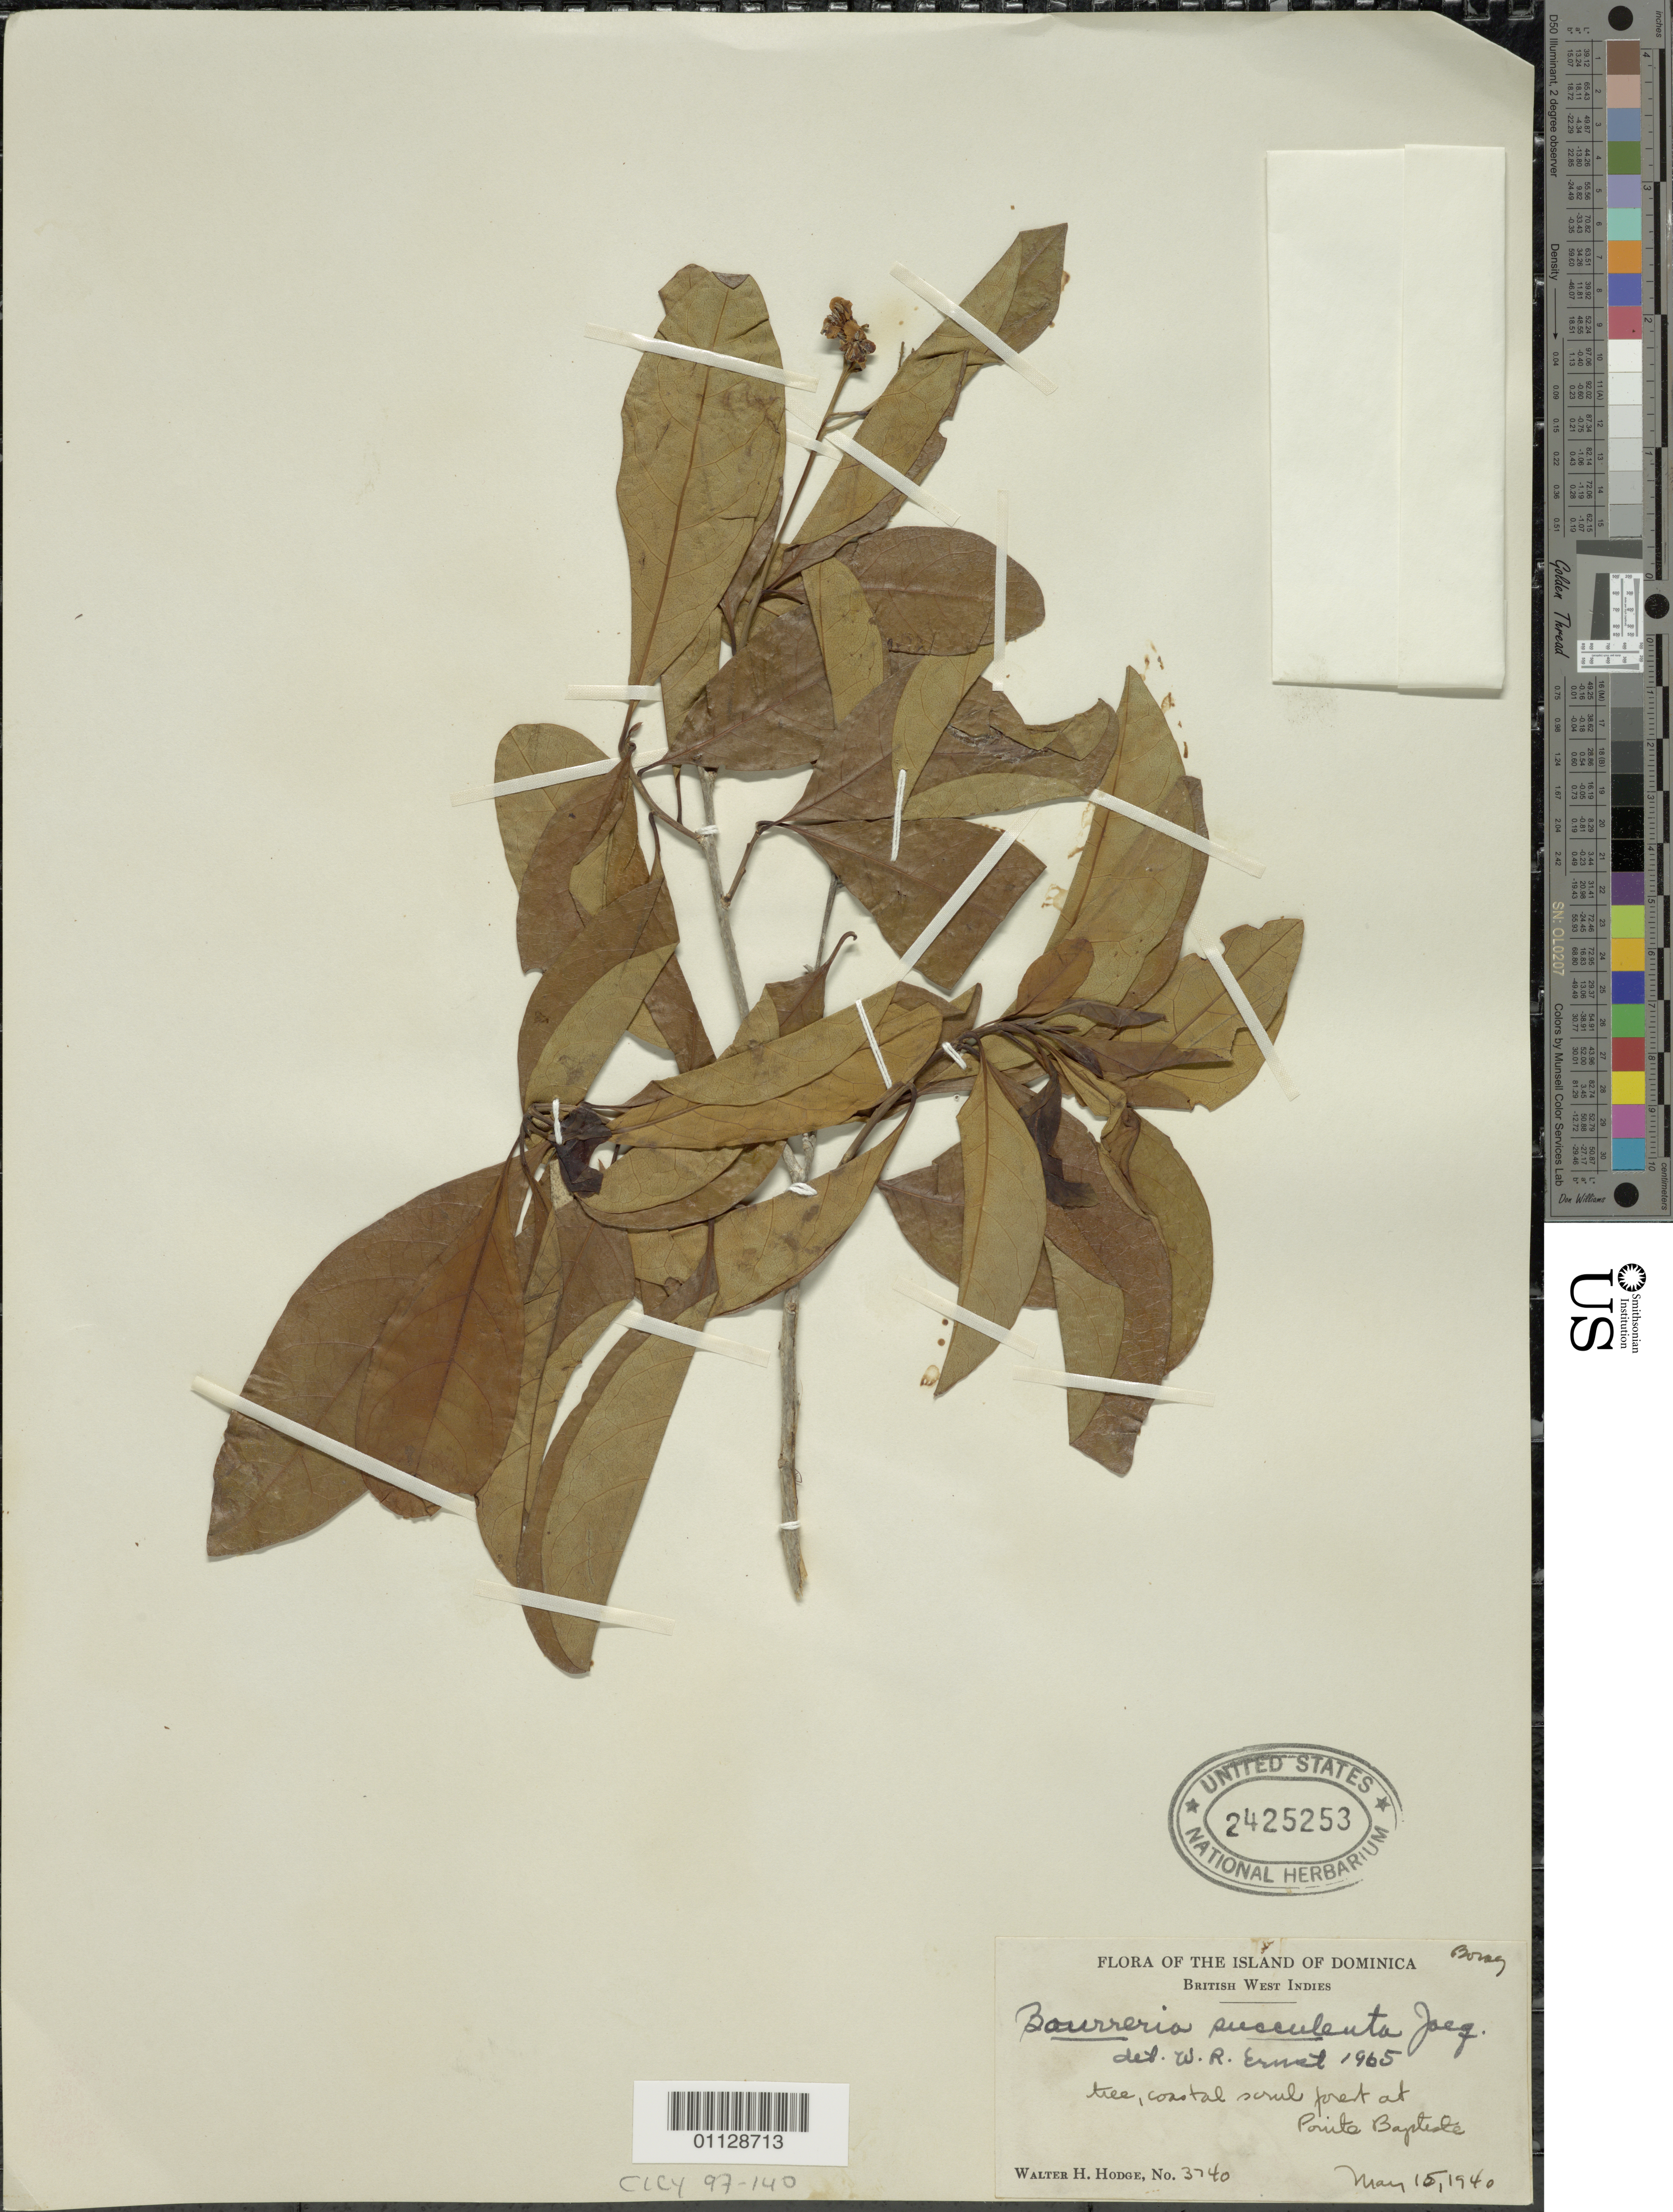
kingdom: Plantae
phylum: Tracheophyta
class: Magnoliopsida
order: Boraginales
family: Ehretiaceae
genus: Bourreria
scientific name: Bourreria succulenta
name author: Jacq.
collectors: W. Hodge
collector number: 3740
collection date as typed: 15 May 1940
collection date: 1940-05-15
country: Dominica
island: Dominica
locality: Pointe Baptiste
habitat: coastal scrub forest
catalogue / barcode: US 2425253